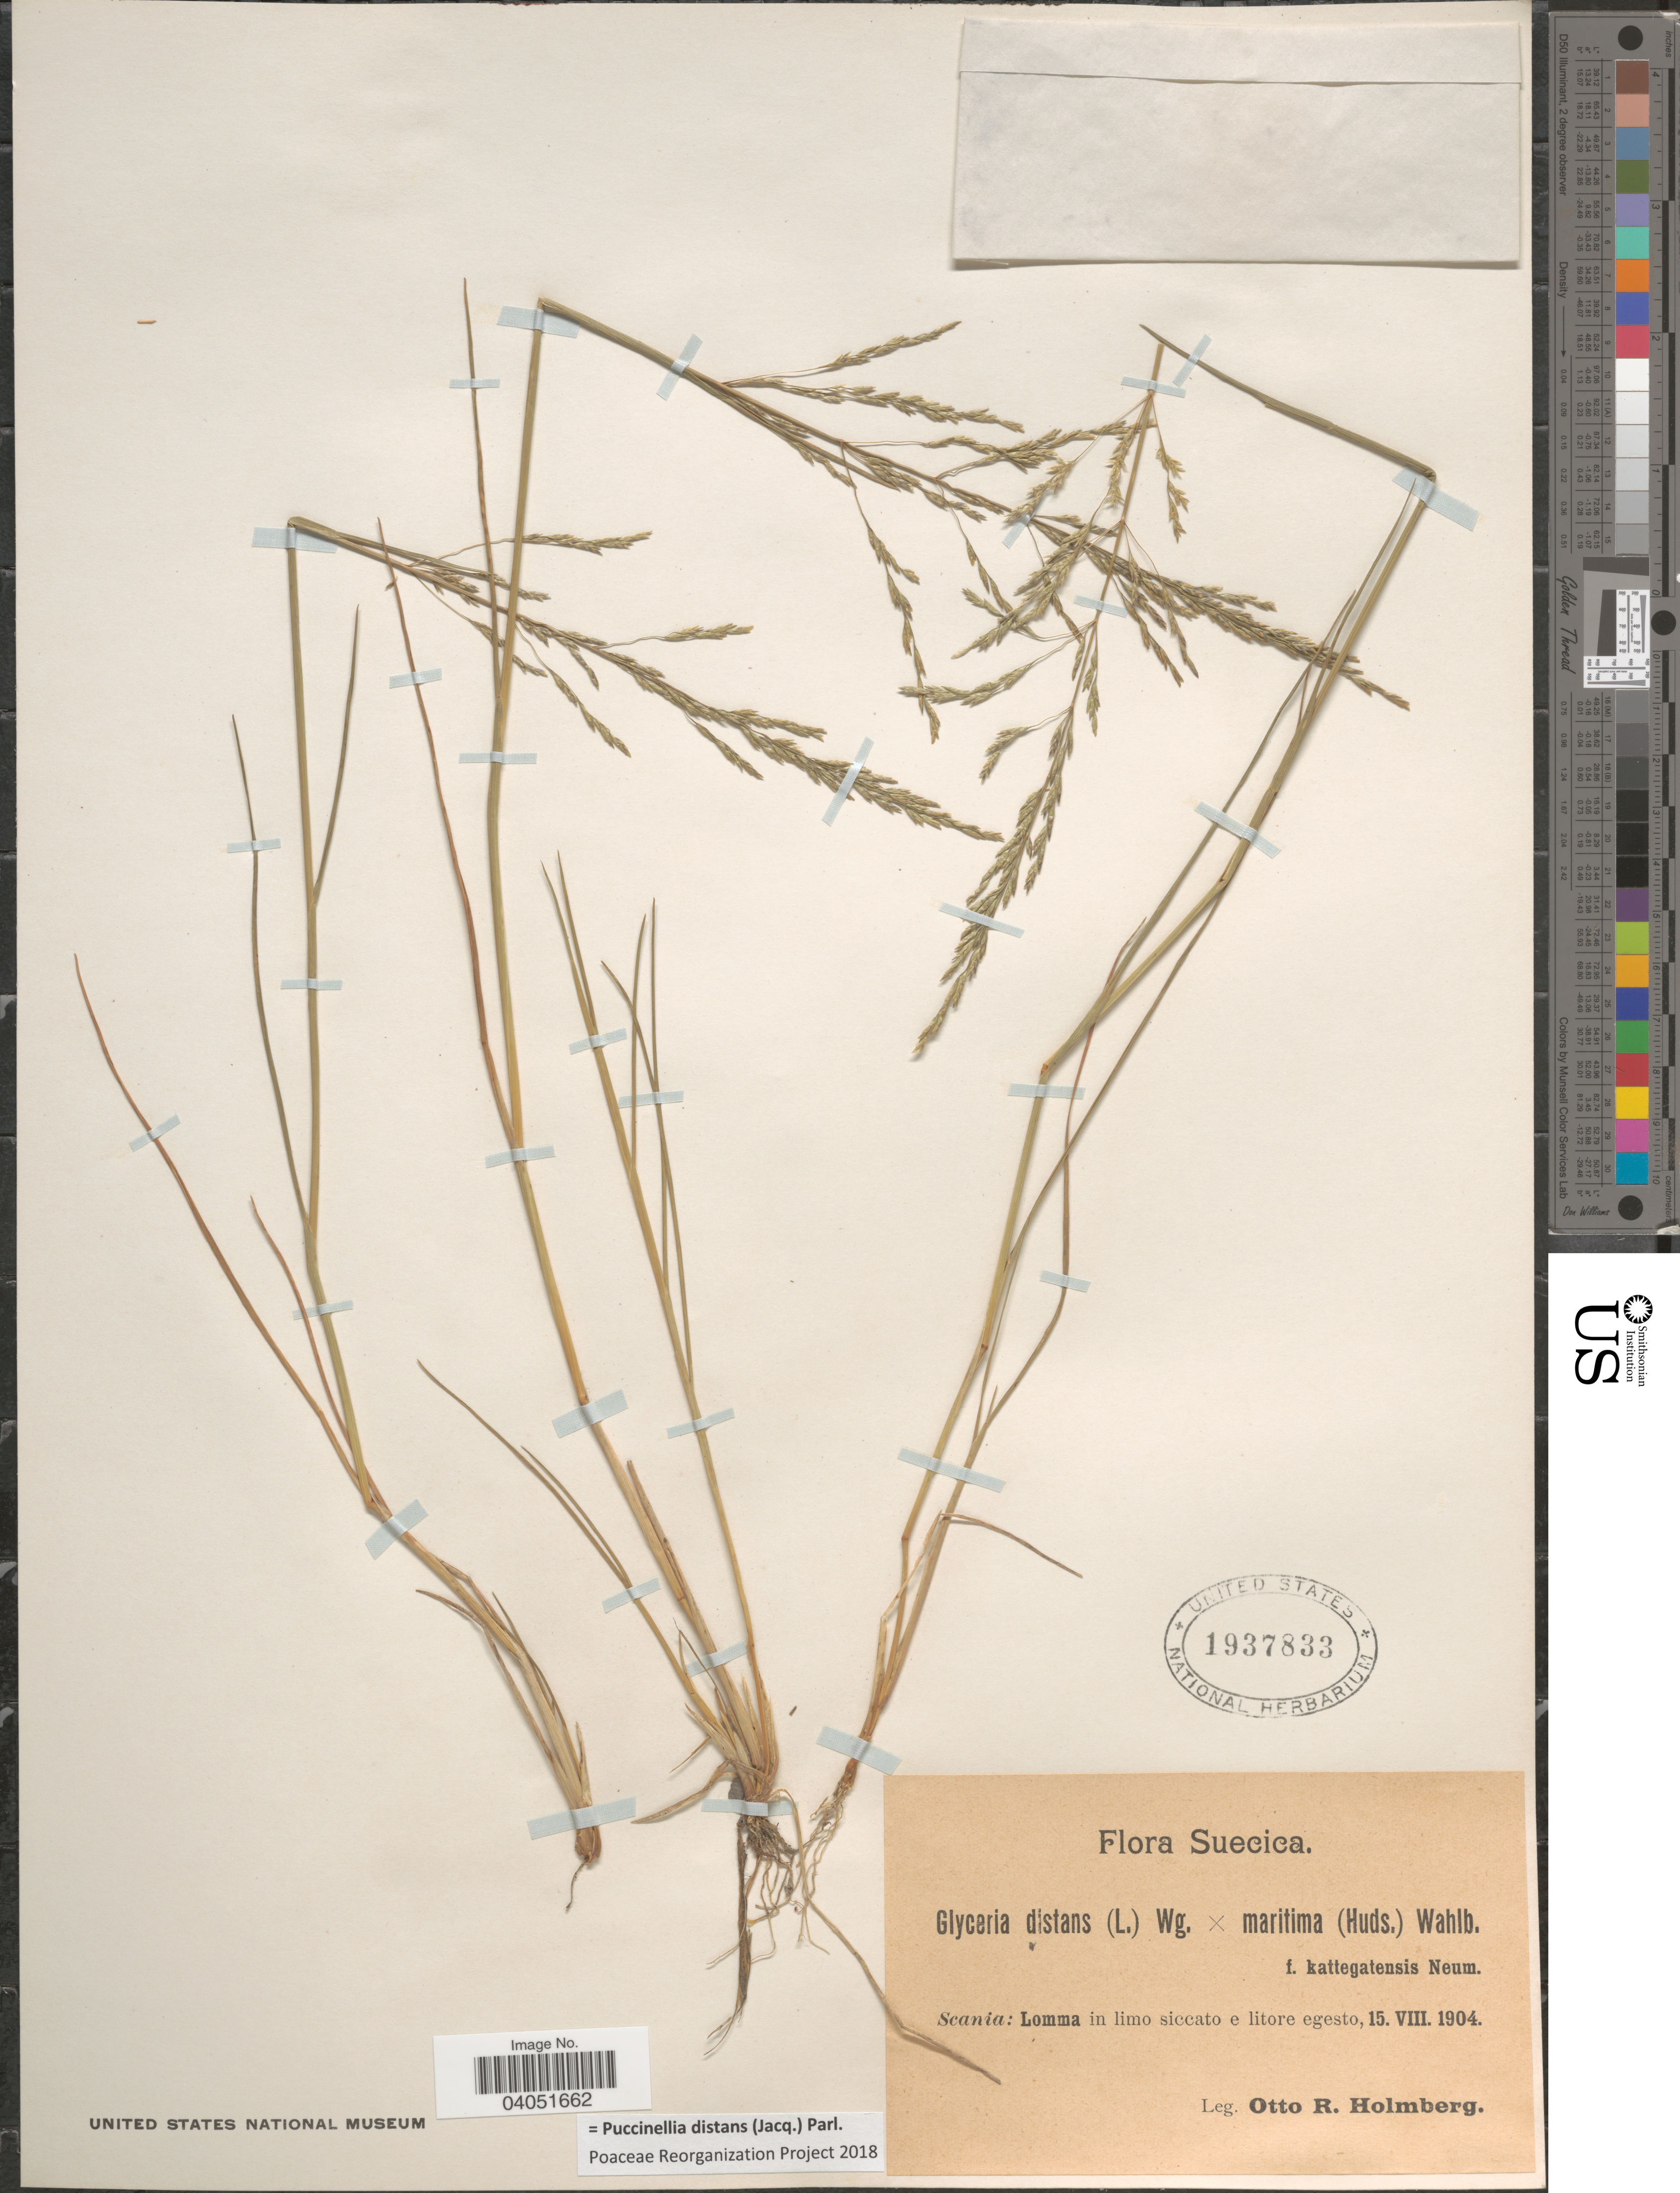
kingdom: Plantae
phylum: Tracheophyta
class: Liliopsida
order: Poales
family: Poaceae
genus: Puccinellia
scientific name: Puccinellia distans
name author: (Jacq.) Parl.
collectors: O. Holmberg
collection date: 1904-08-15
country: Sweden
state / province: Skåne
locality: Suecica. Scania: Lomma in limo siccato e litore egesto.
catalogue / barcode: US 1937833